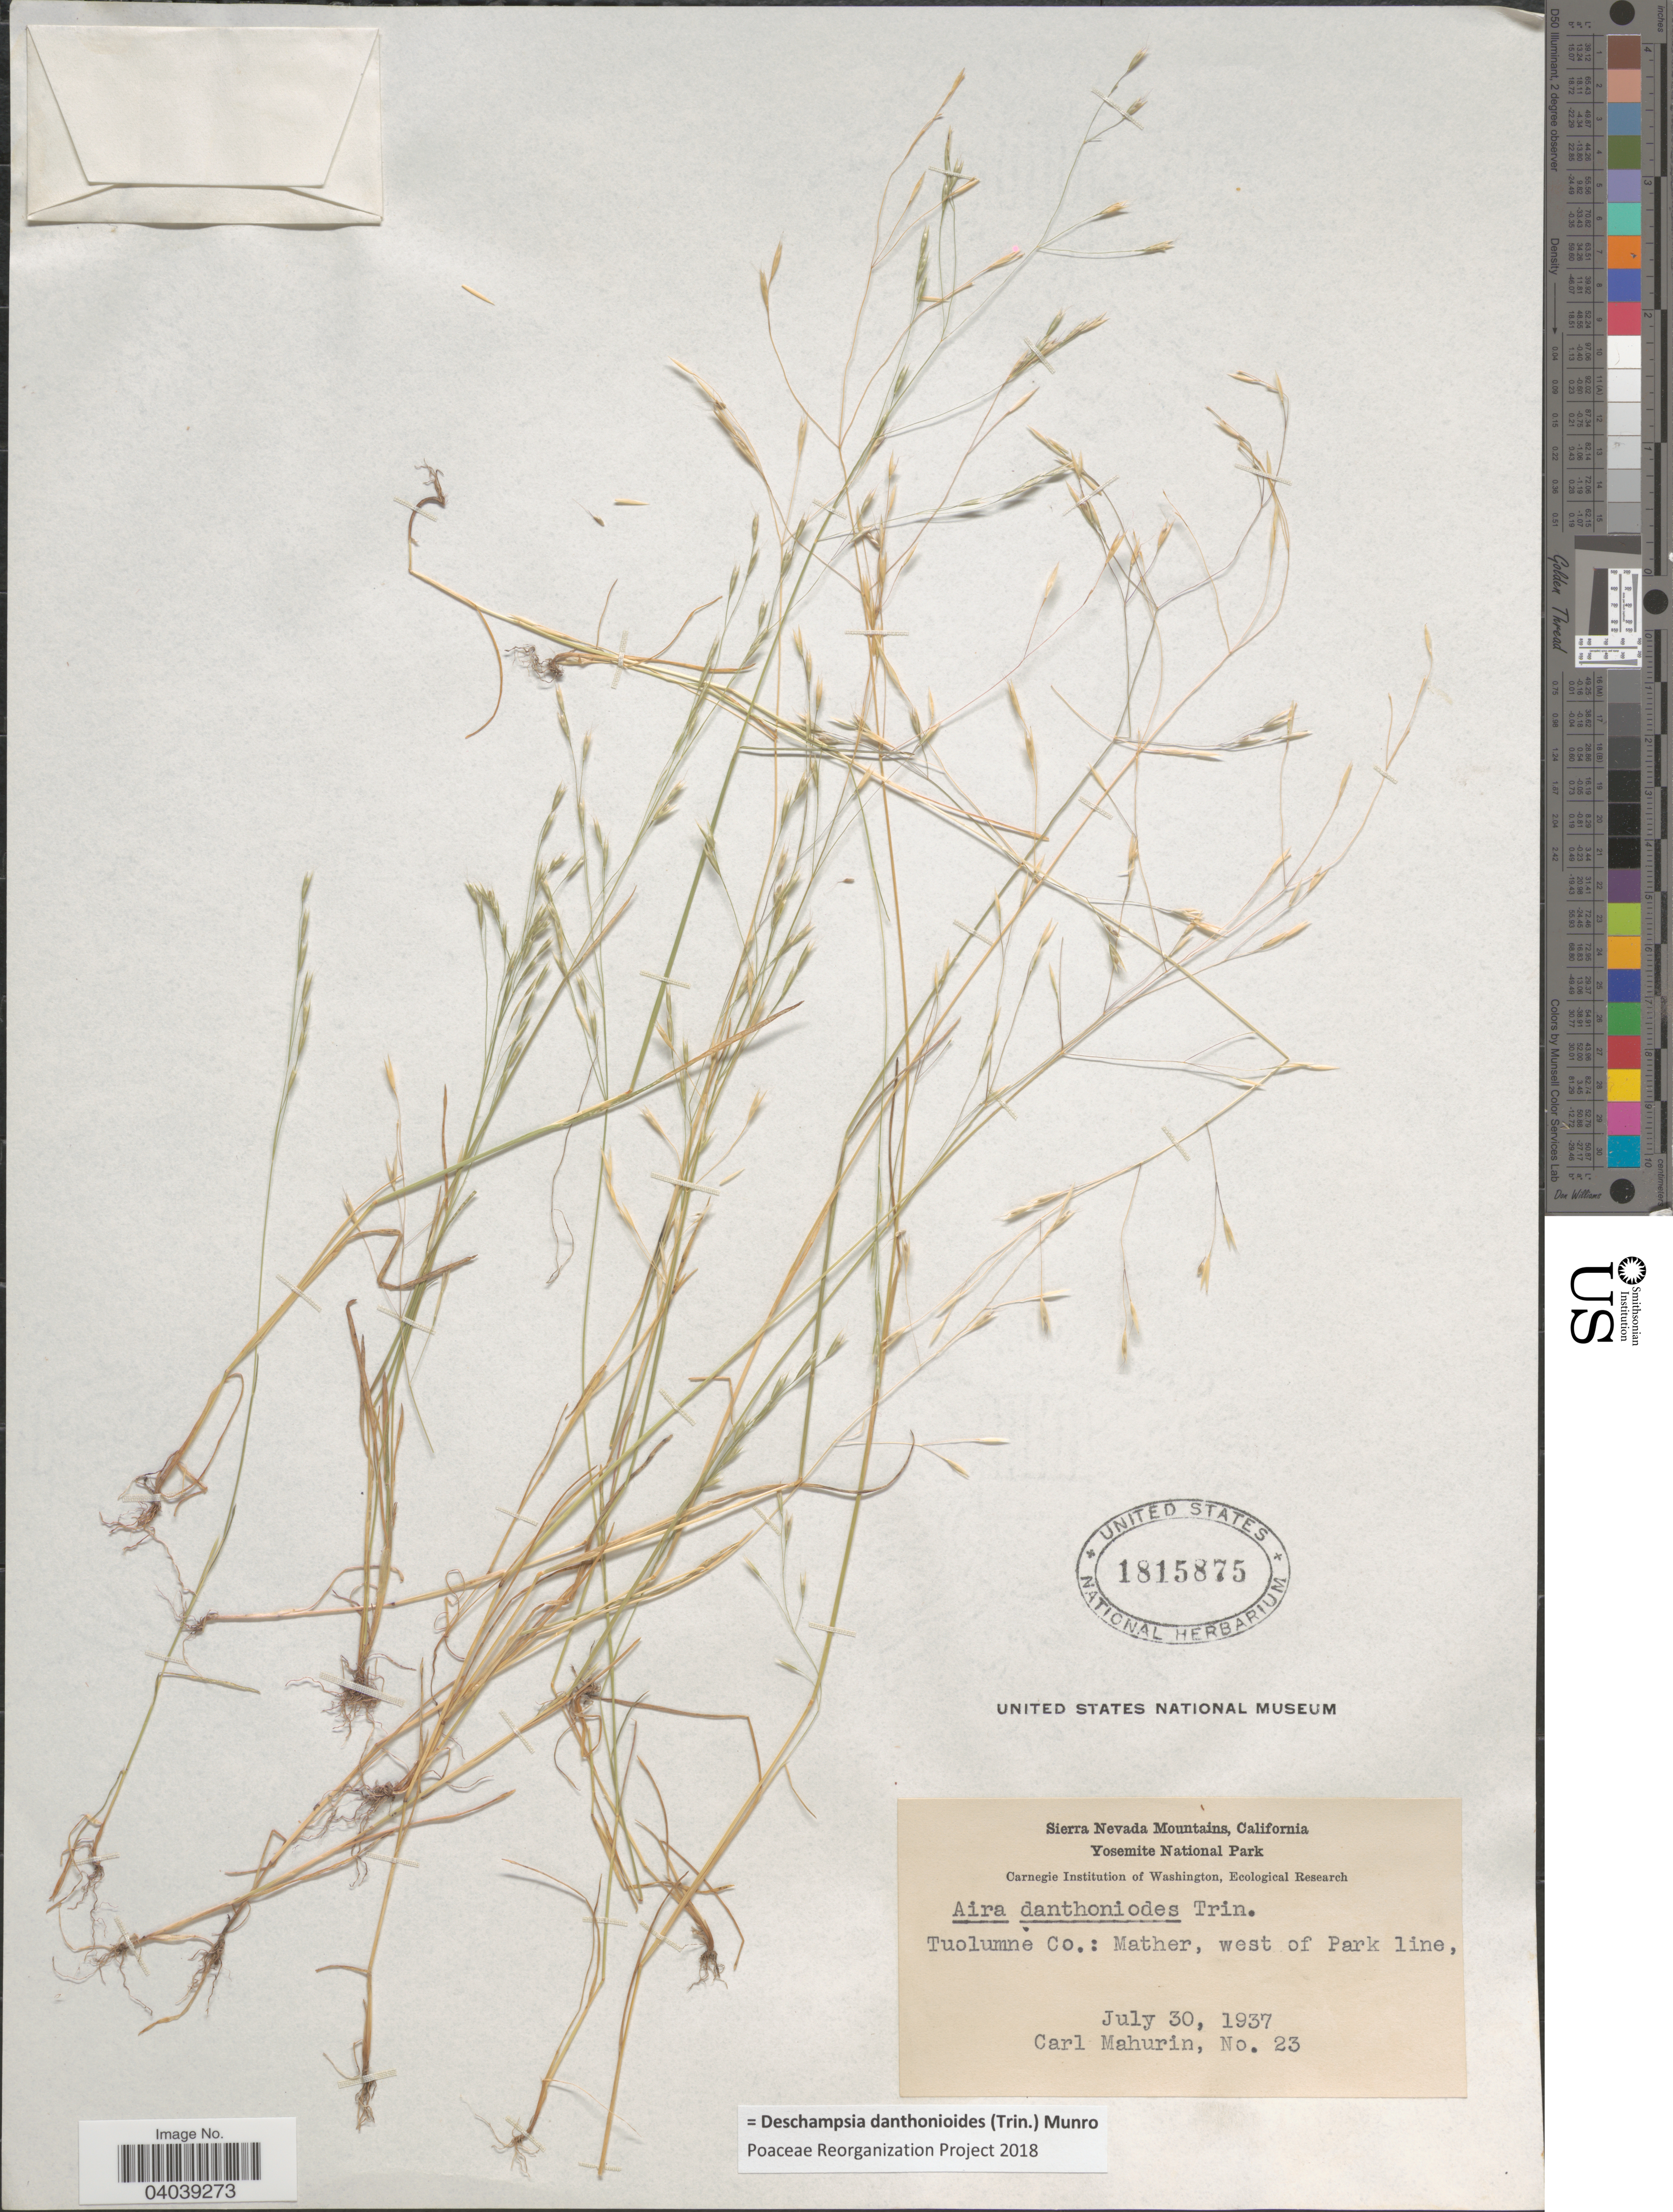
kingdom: Plantae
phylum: Tracheophyta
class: Liliopsida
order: Poales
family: Poaceae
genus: Deschampsia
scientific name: Deschampsia danthonioides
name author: (Trin.) Munro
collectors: C. Mahurin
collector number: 23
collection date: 1937-07-30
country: United States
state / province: California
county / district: Tuolumne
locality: Sierra Nevada Mountains. Yosemite National Park. Tuolumne Co.: Mather, west of Park line.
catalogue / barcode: US 1815875